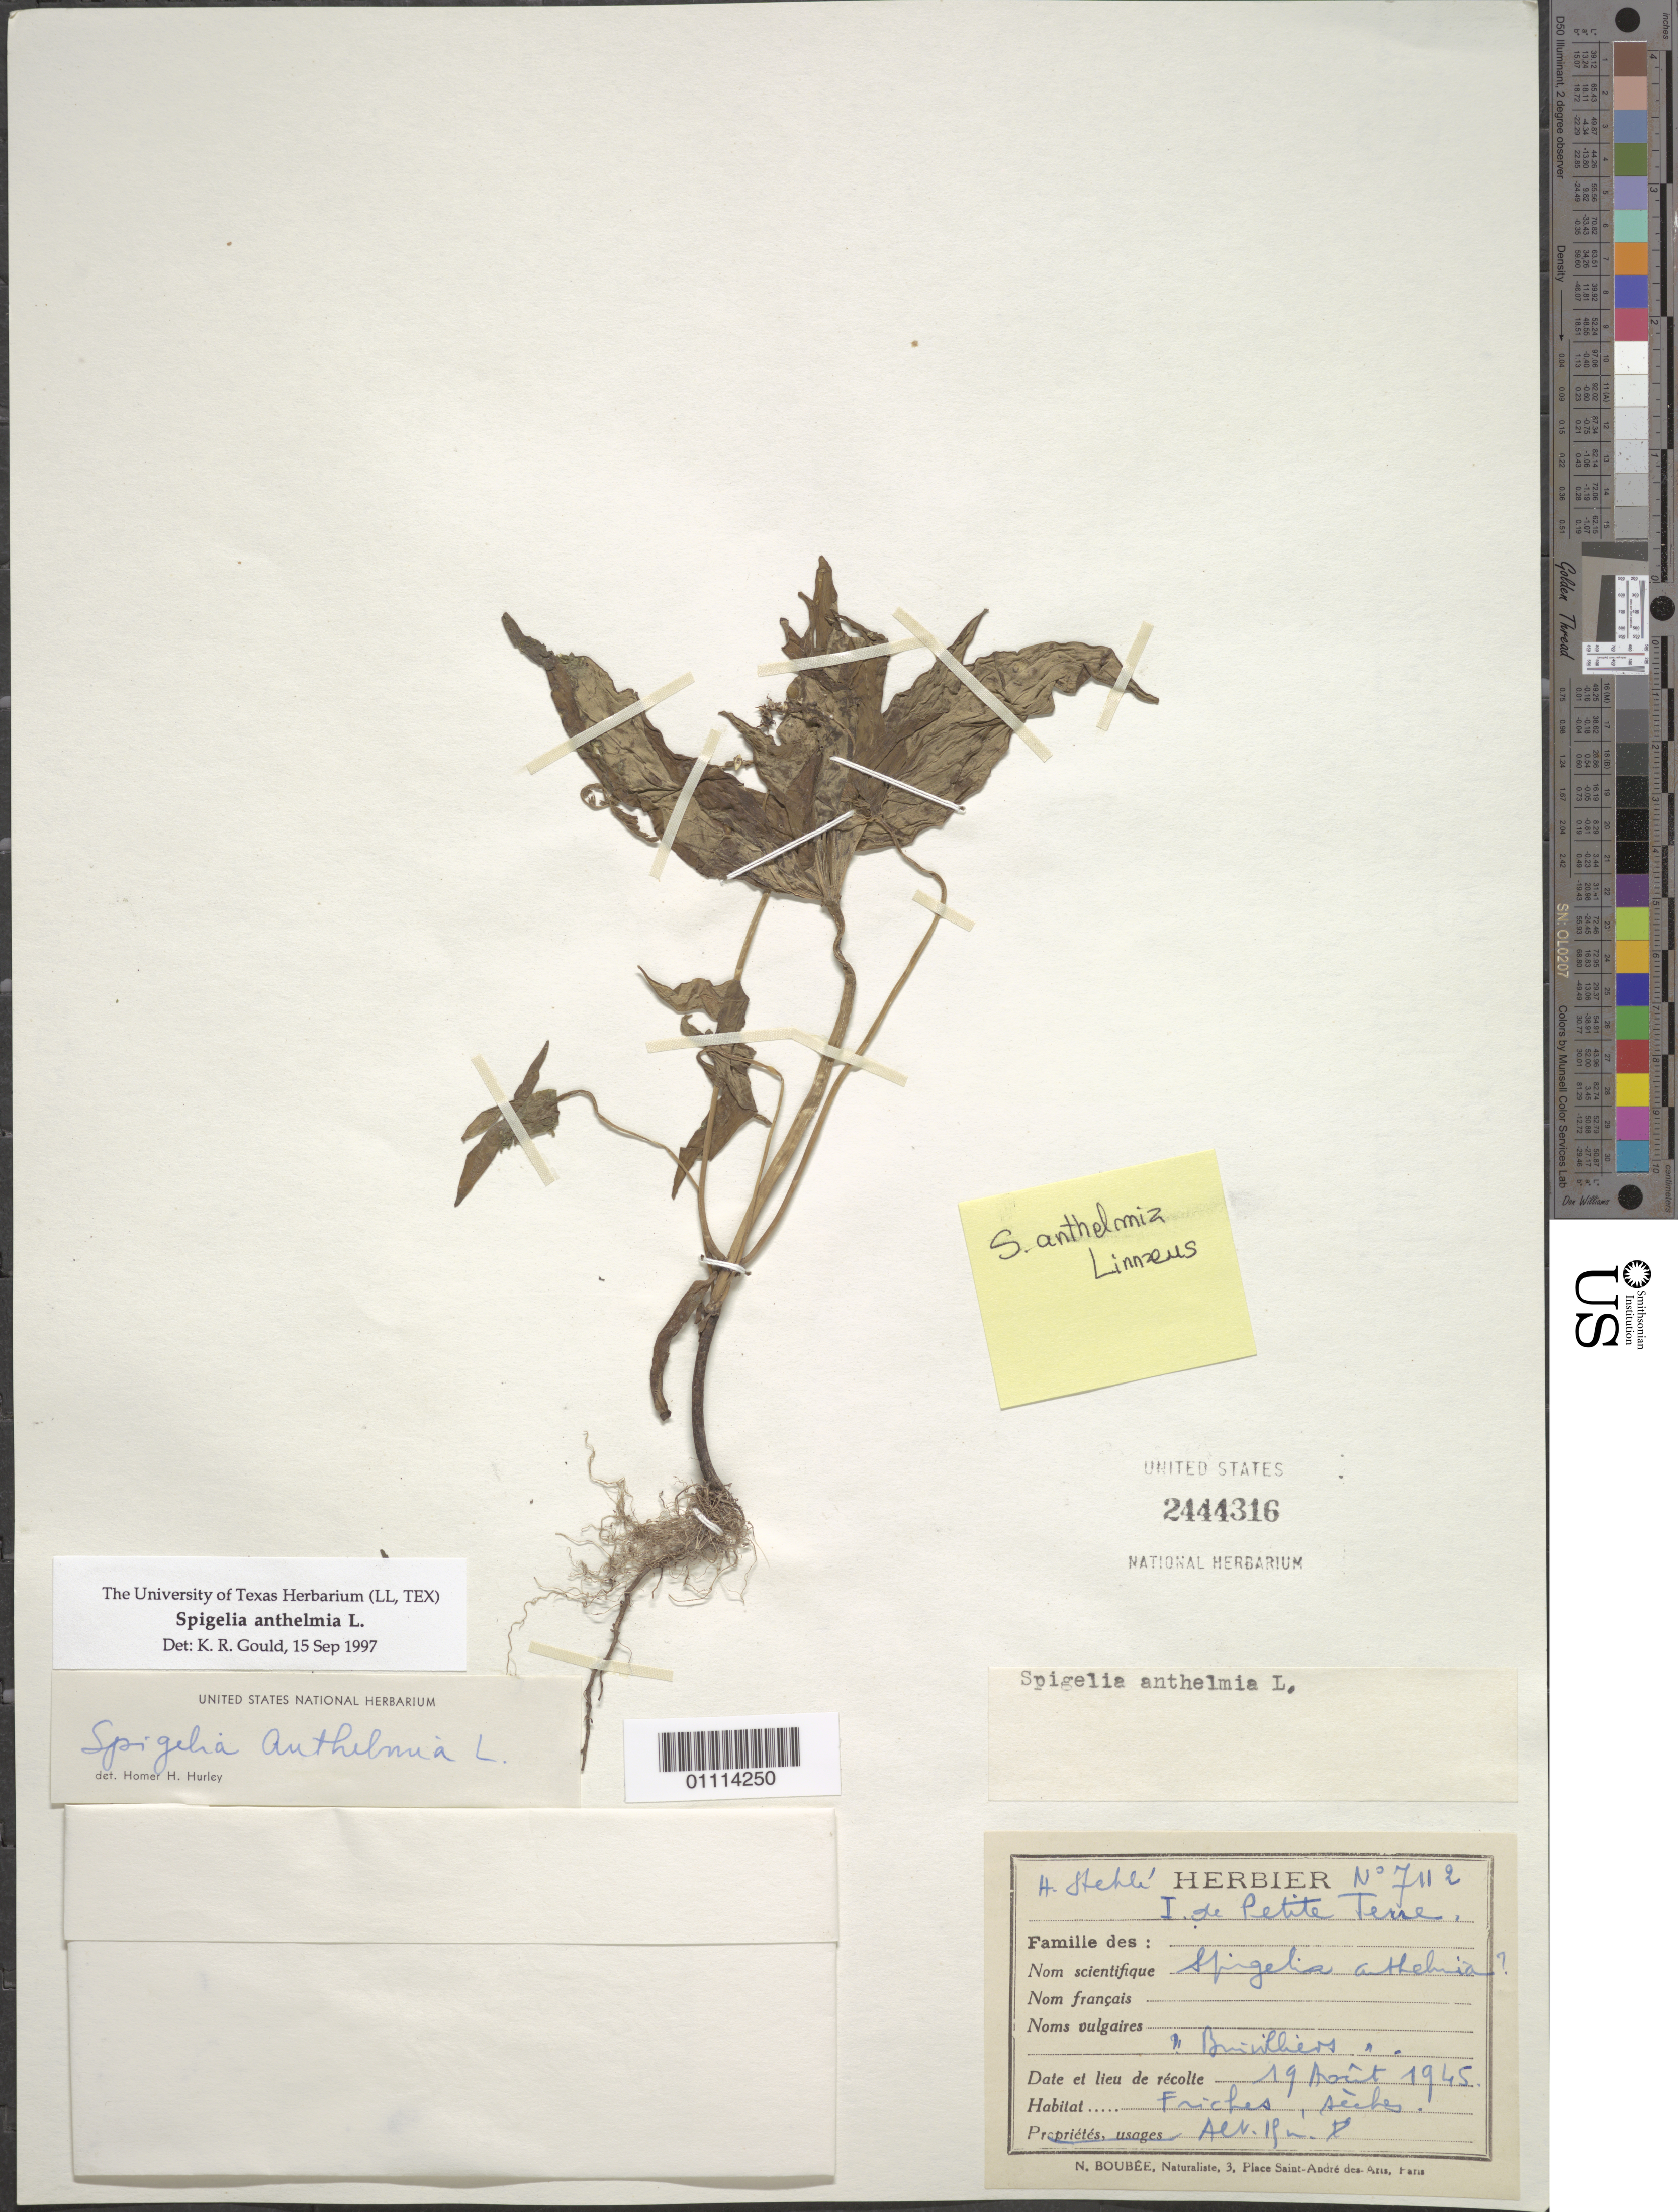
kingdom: Plantae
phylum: Tracheophyta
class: Magnoliopsida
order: Gentianales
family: Loganiaceae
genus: Spigelia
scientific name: Spigelia anthelmia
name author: L.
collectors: H. Stehlé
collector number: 7112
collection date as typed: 19 Aug 1945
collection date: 1945-08-19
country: Guadeloupe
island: Petite Terre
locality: Isle Petite Terre. Friches seches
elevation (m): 15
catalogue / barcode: US 2444316